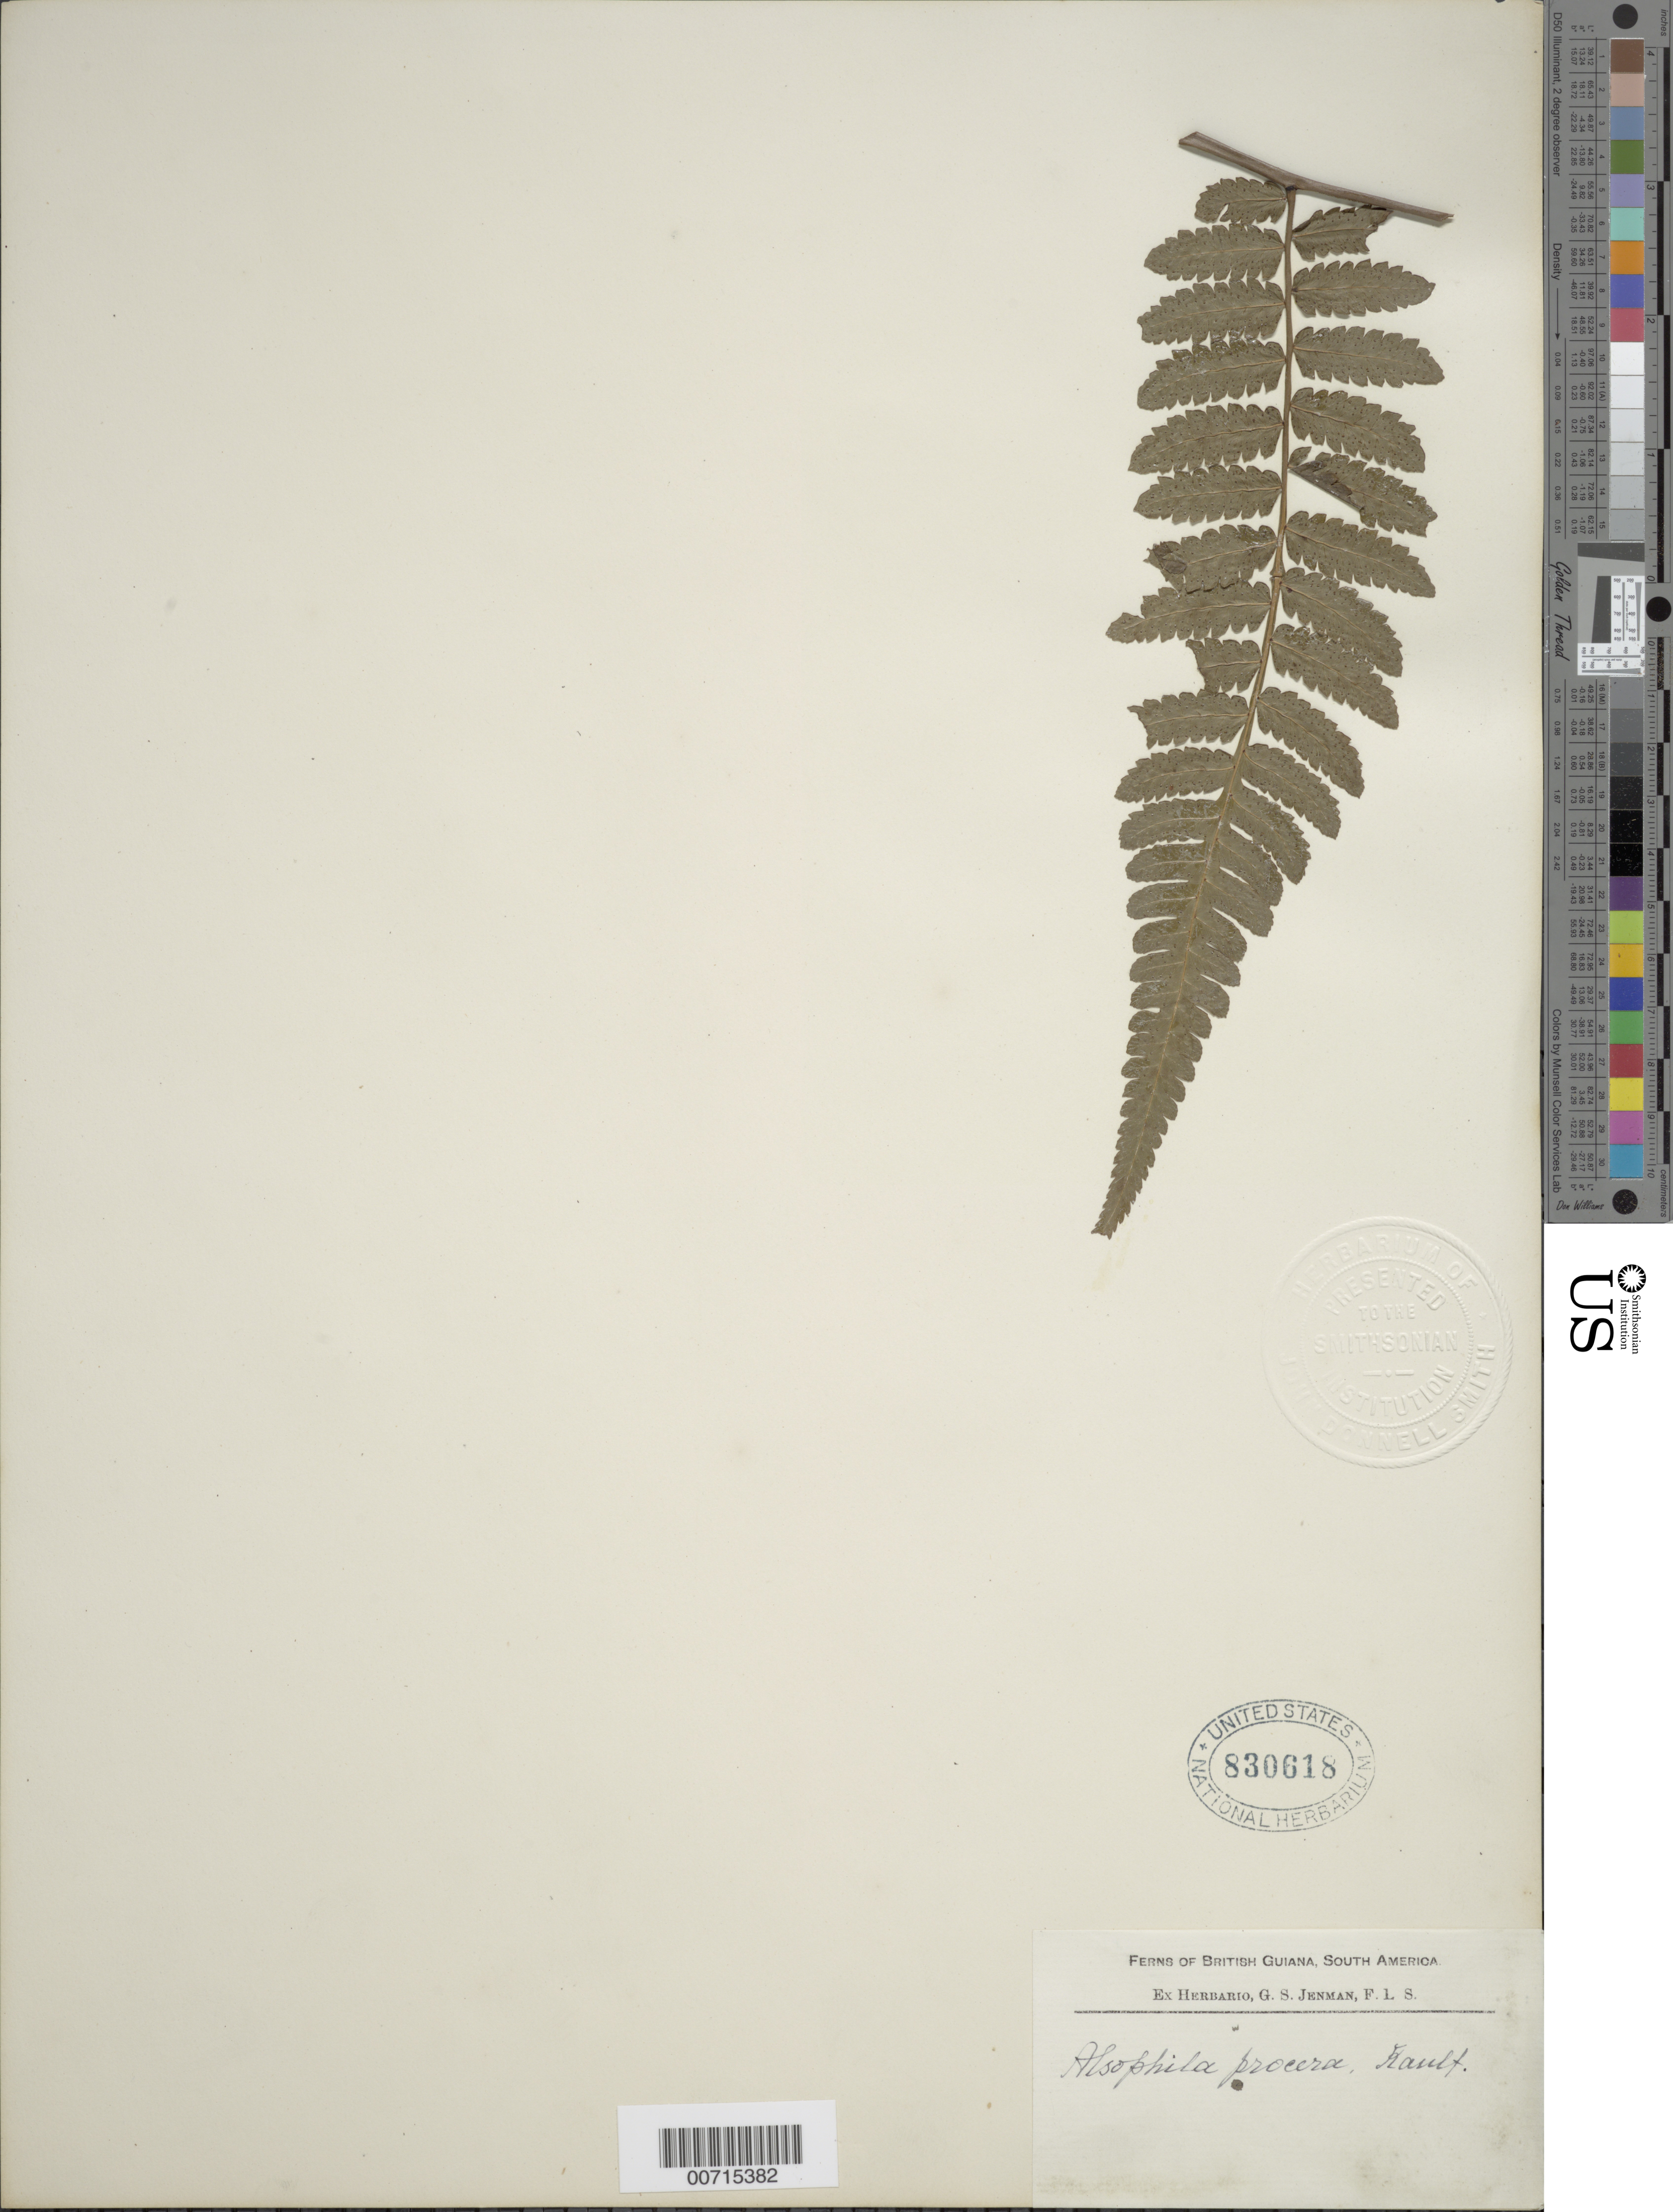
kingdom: Plantae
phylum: Tracheophyta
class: Polypodiopsida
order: Cyatheales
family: Cyatheaceae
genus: Cyathea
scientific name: Cyathea pungens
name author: (Willd.) Domin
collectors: G. S. Jenman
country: Guyana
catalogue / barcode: US 830618